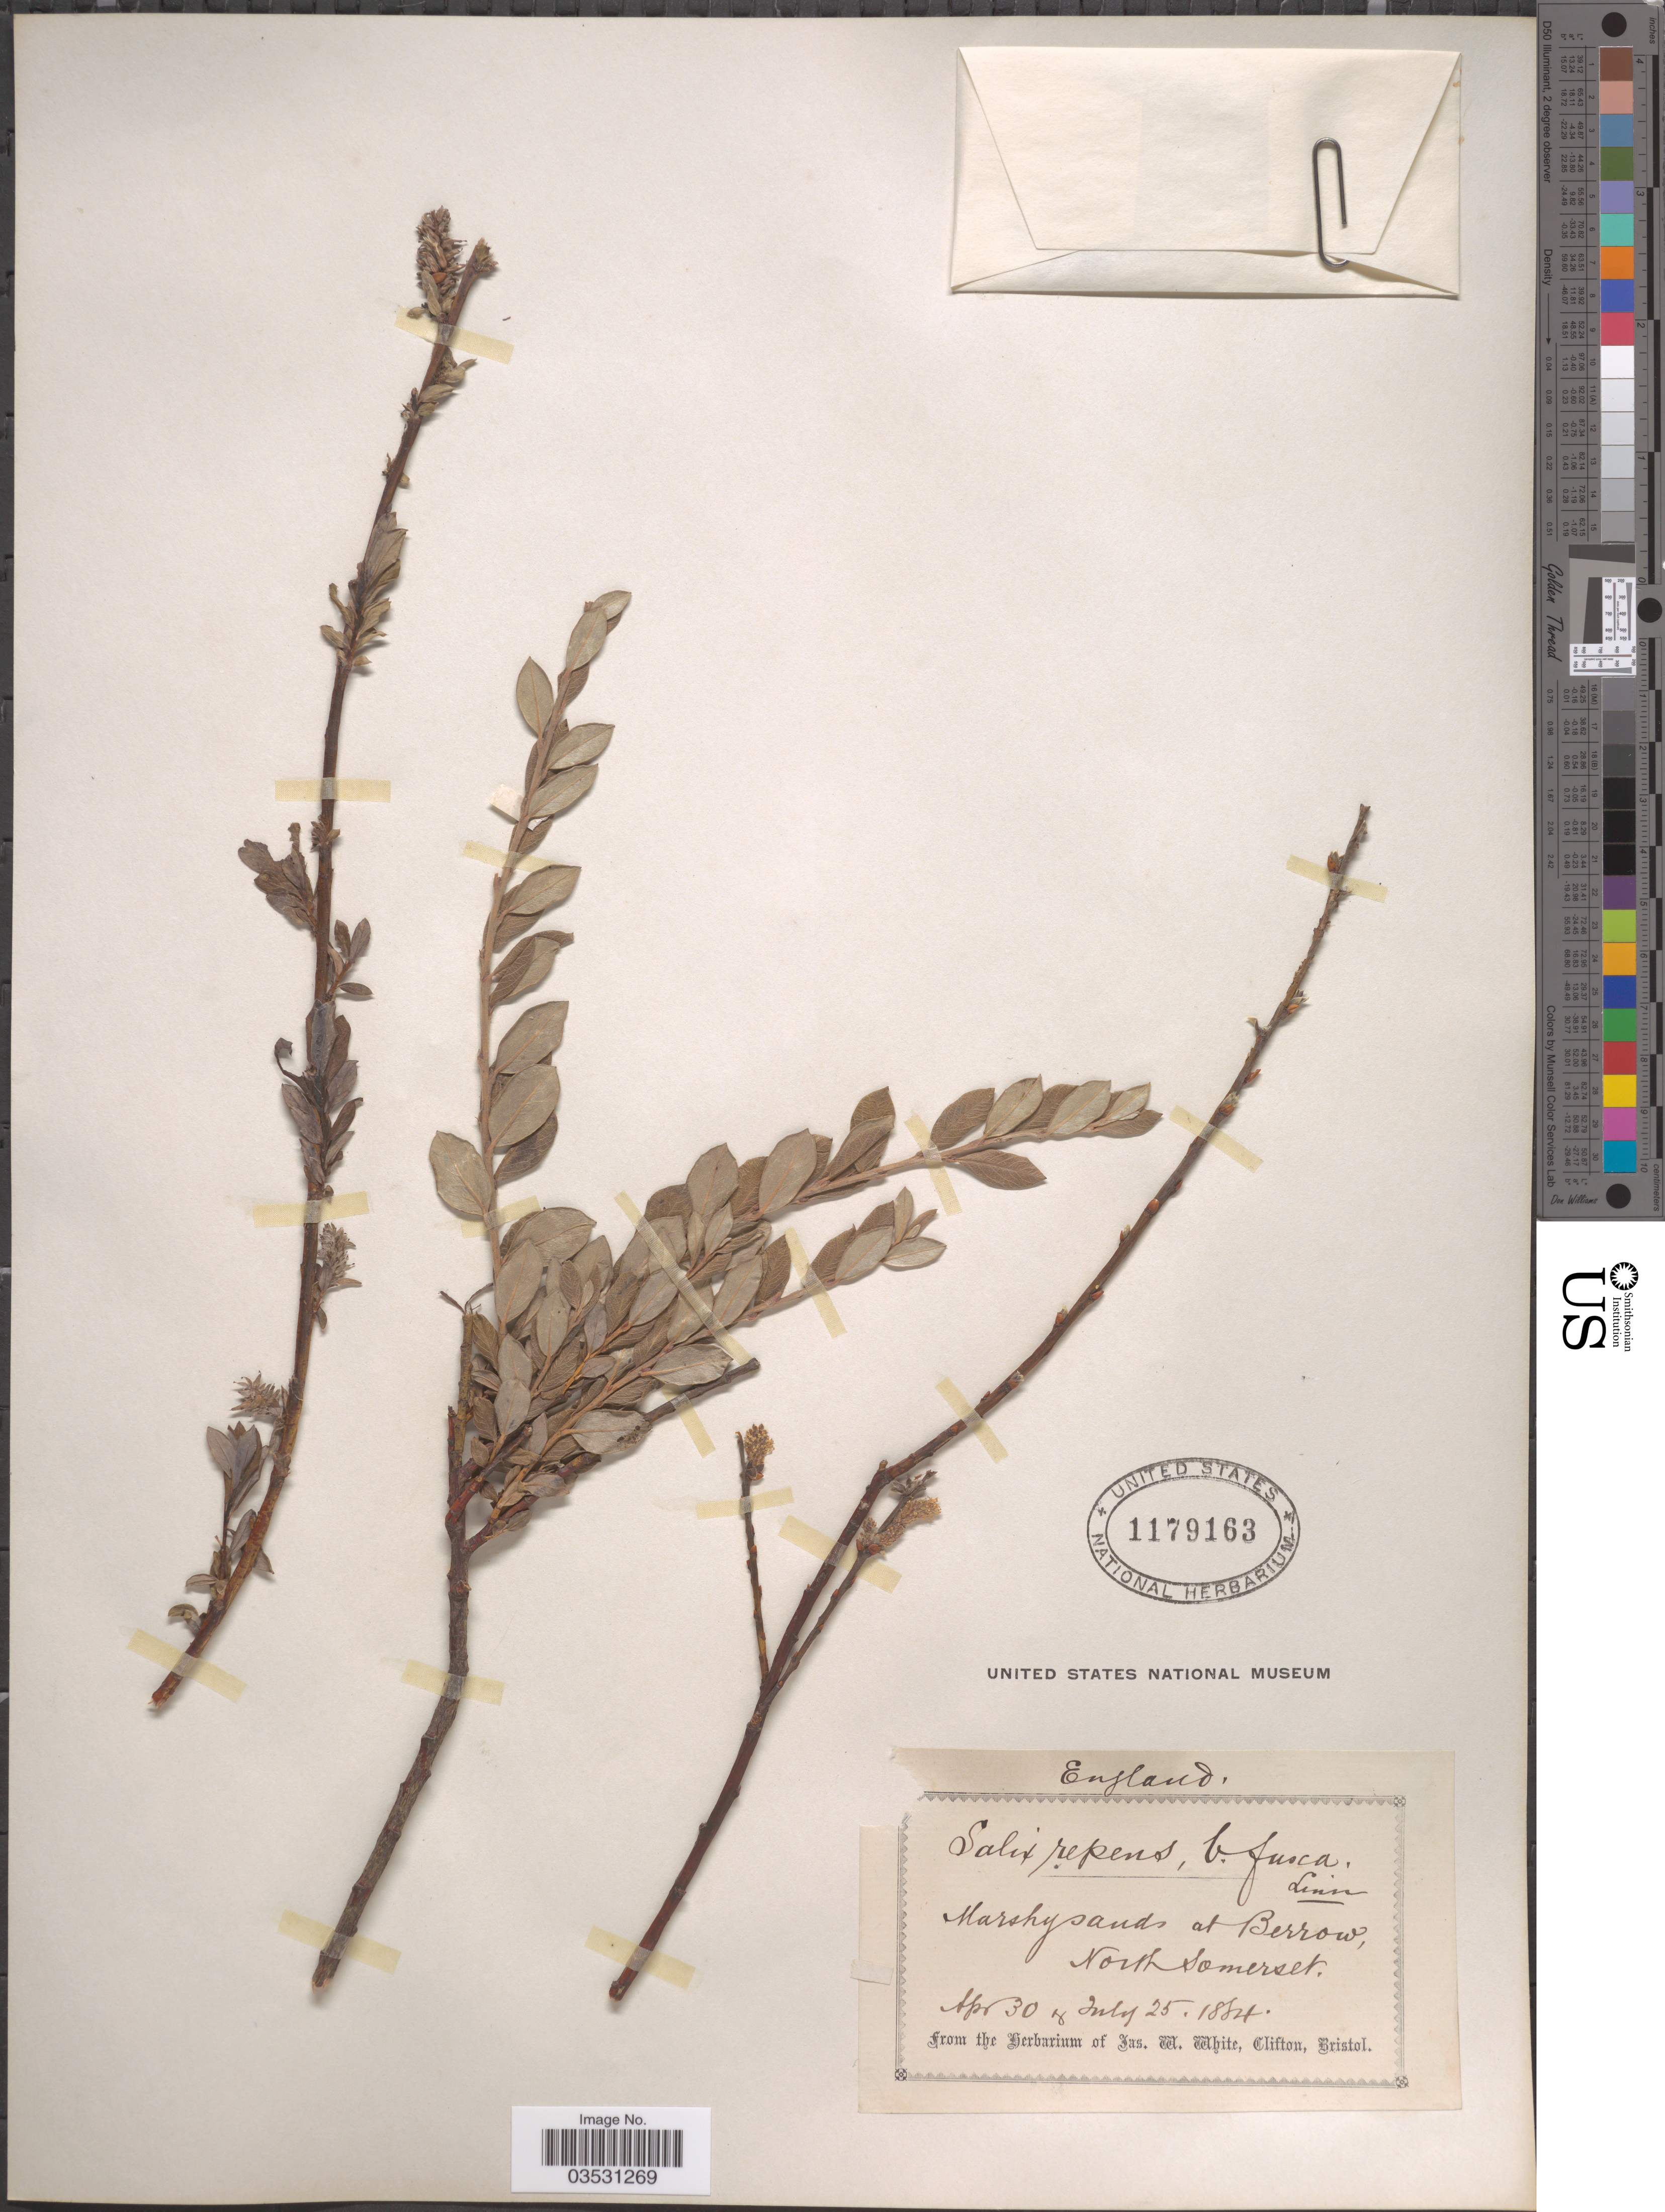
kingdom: Plantae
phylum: Tracheophyta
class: Magnoliopsida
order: Malpighiales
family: Salicaceae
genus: Salix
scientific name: Salix repens f. fusca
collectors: Ex herb. Jas. W. White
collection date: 1884-04-30/1884-07-25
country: United Kingdom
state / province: England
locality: Marshy sands at Berrow, North Somerset.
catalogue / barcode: US 1179163